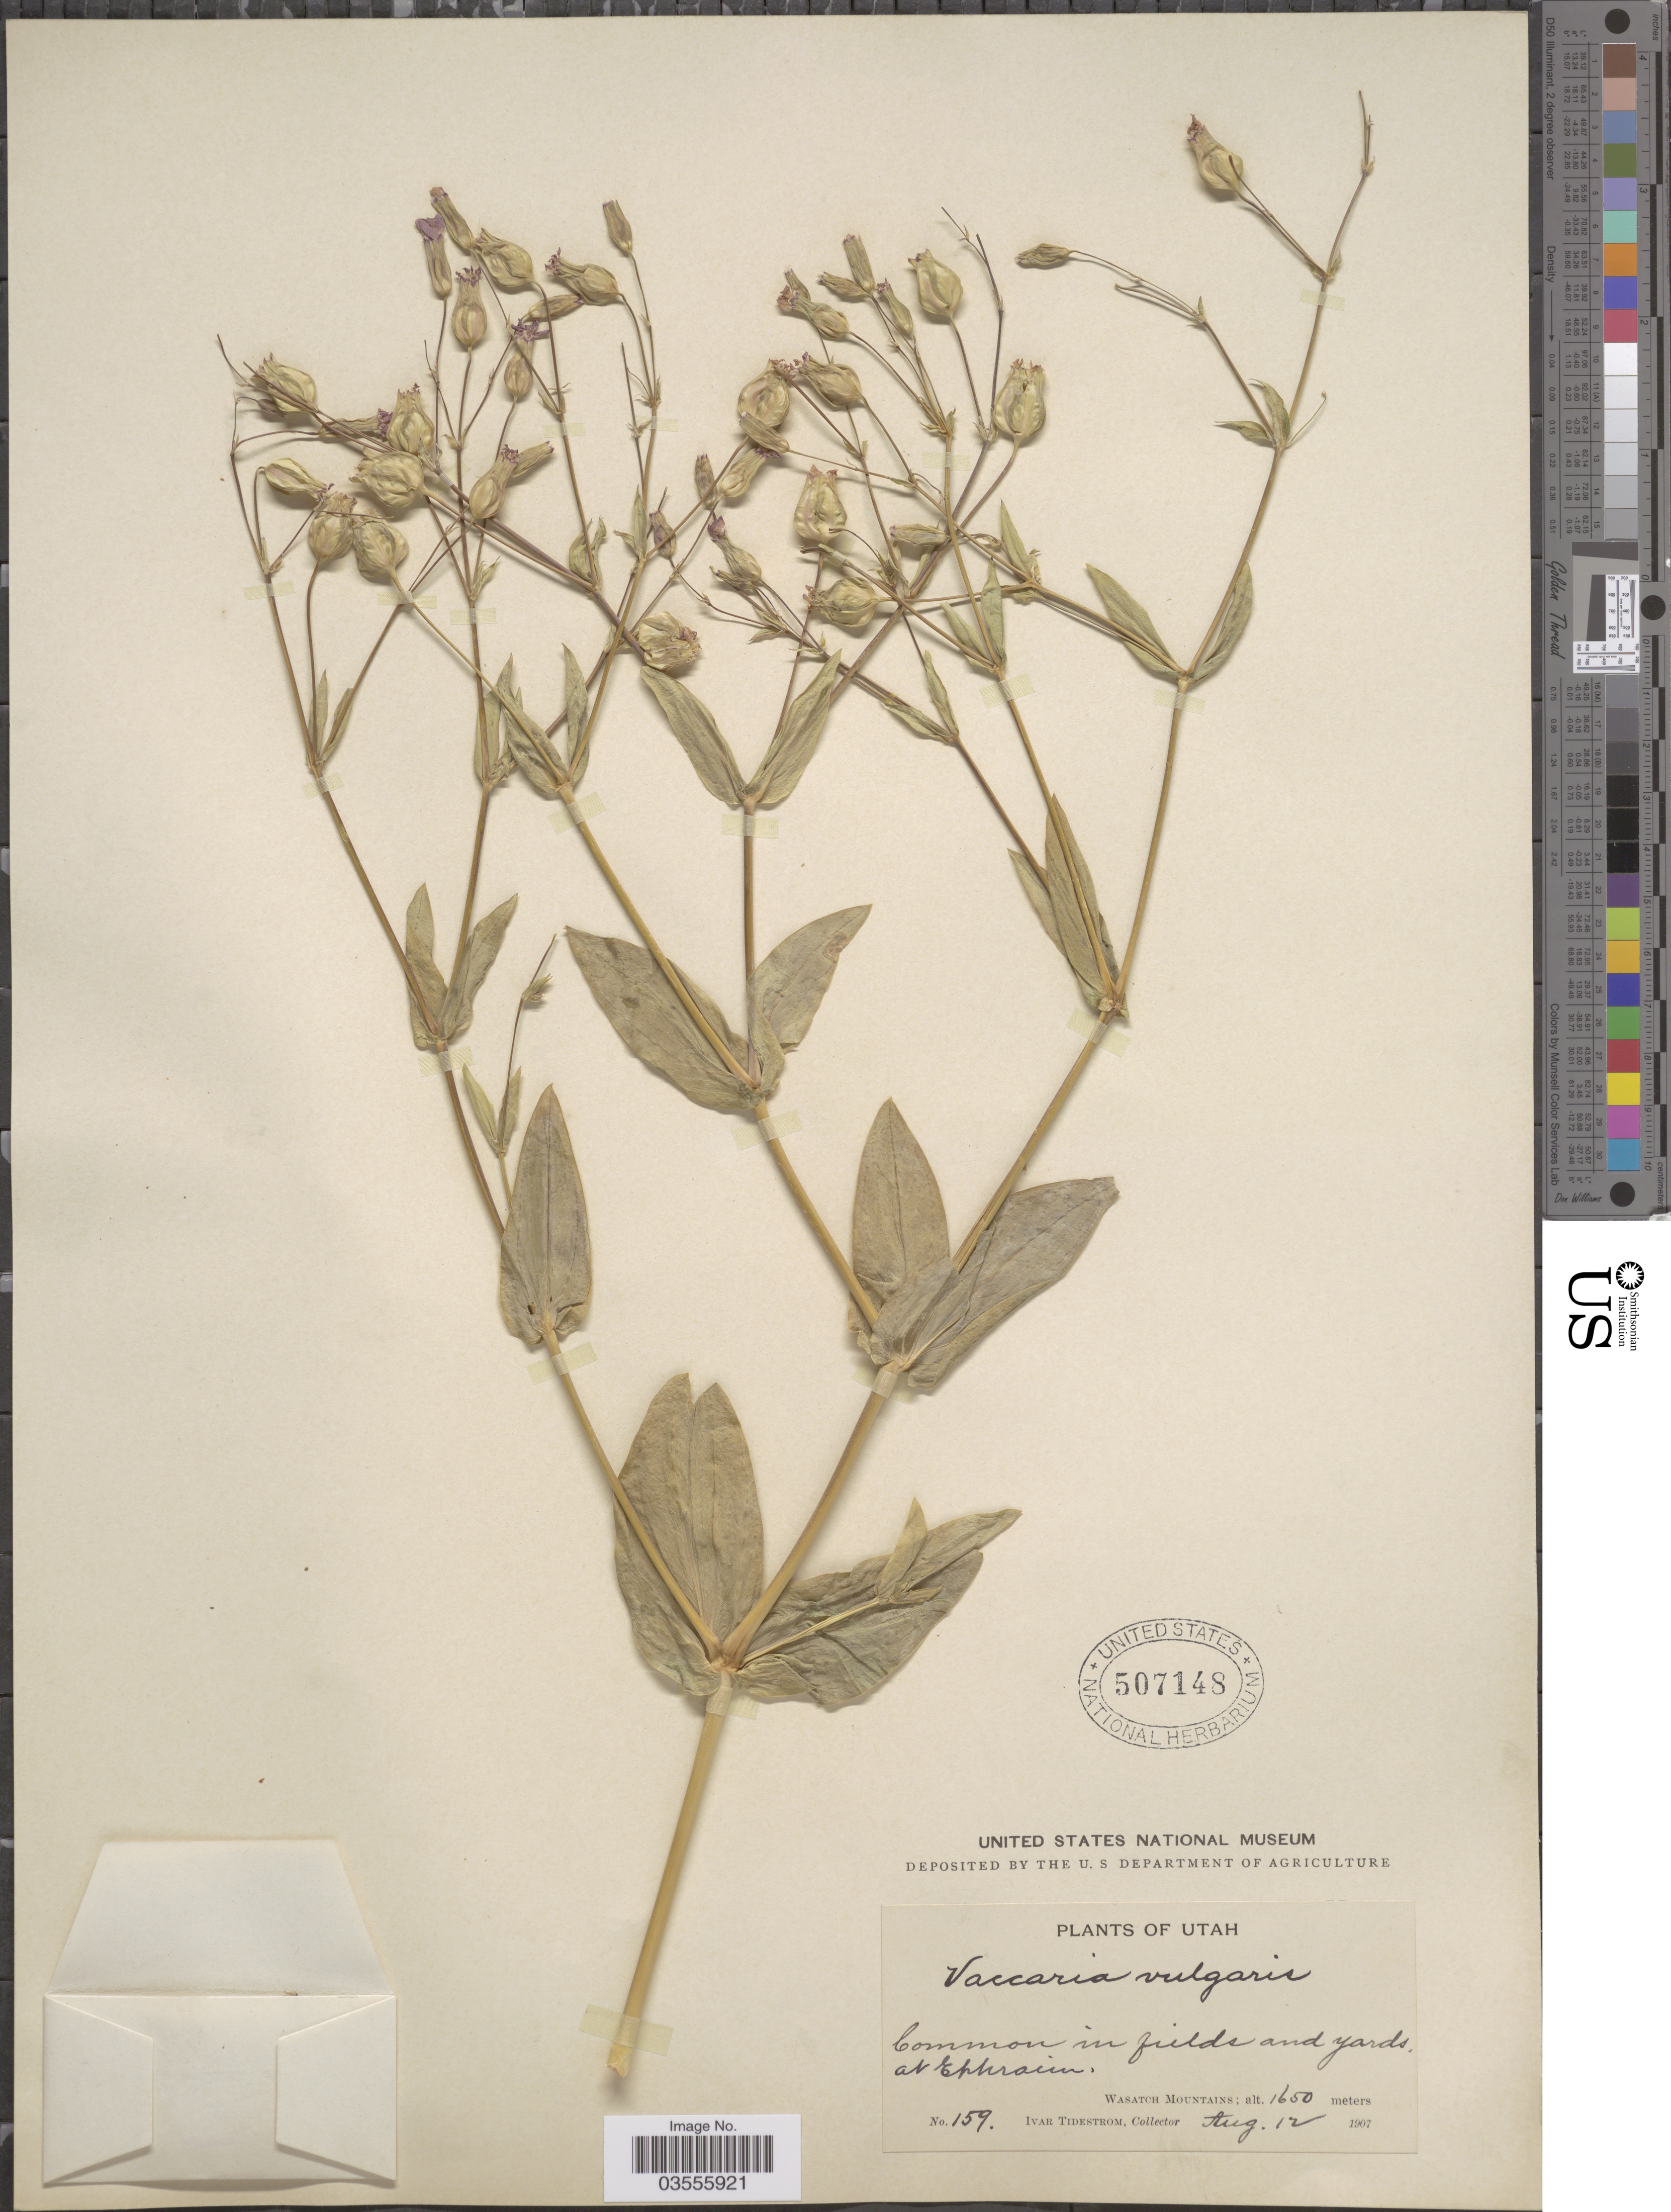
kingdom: Plantae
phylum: Tracheophyta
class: Magnoliopsida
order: Caryophyllales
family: Caryophyllaceae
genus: Gypsophila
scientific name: Gypsophila vaccaria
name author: (L.) Sm.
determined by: Strong, M. T., (US), Smithsonian Institution - National Museum of Natural History (UNITED STATES)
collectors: I. F. Tidestrom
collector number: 159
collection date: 1907-08-12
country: United States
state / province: Utah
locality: In fields and yards, at Ephraim. Wasatch Mountains.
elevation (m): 1650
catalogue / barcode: US 507148